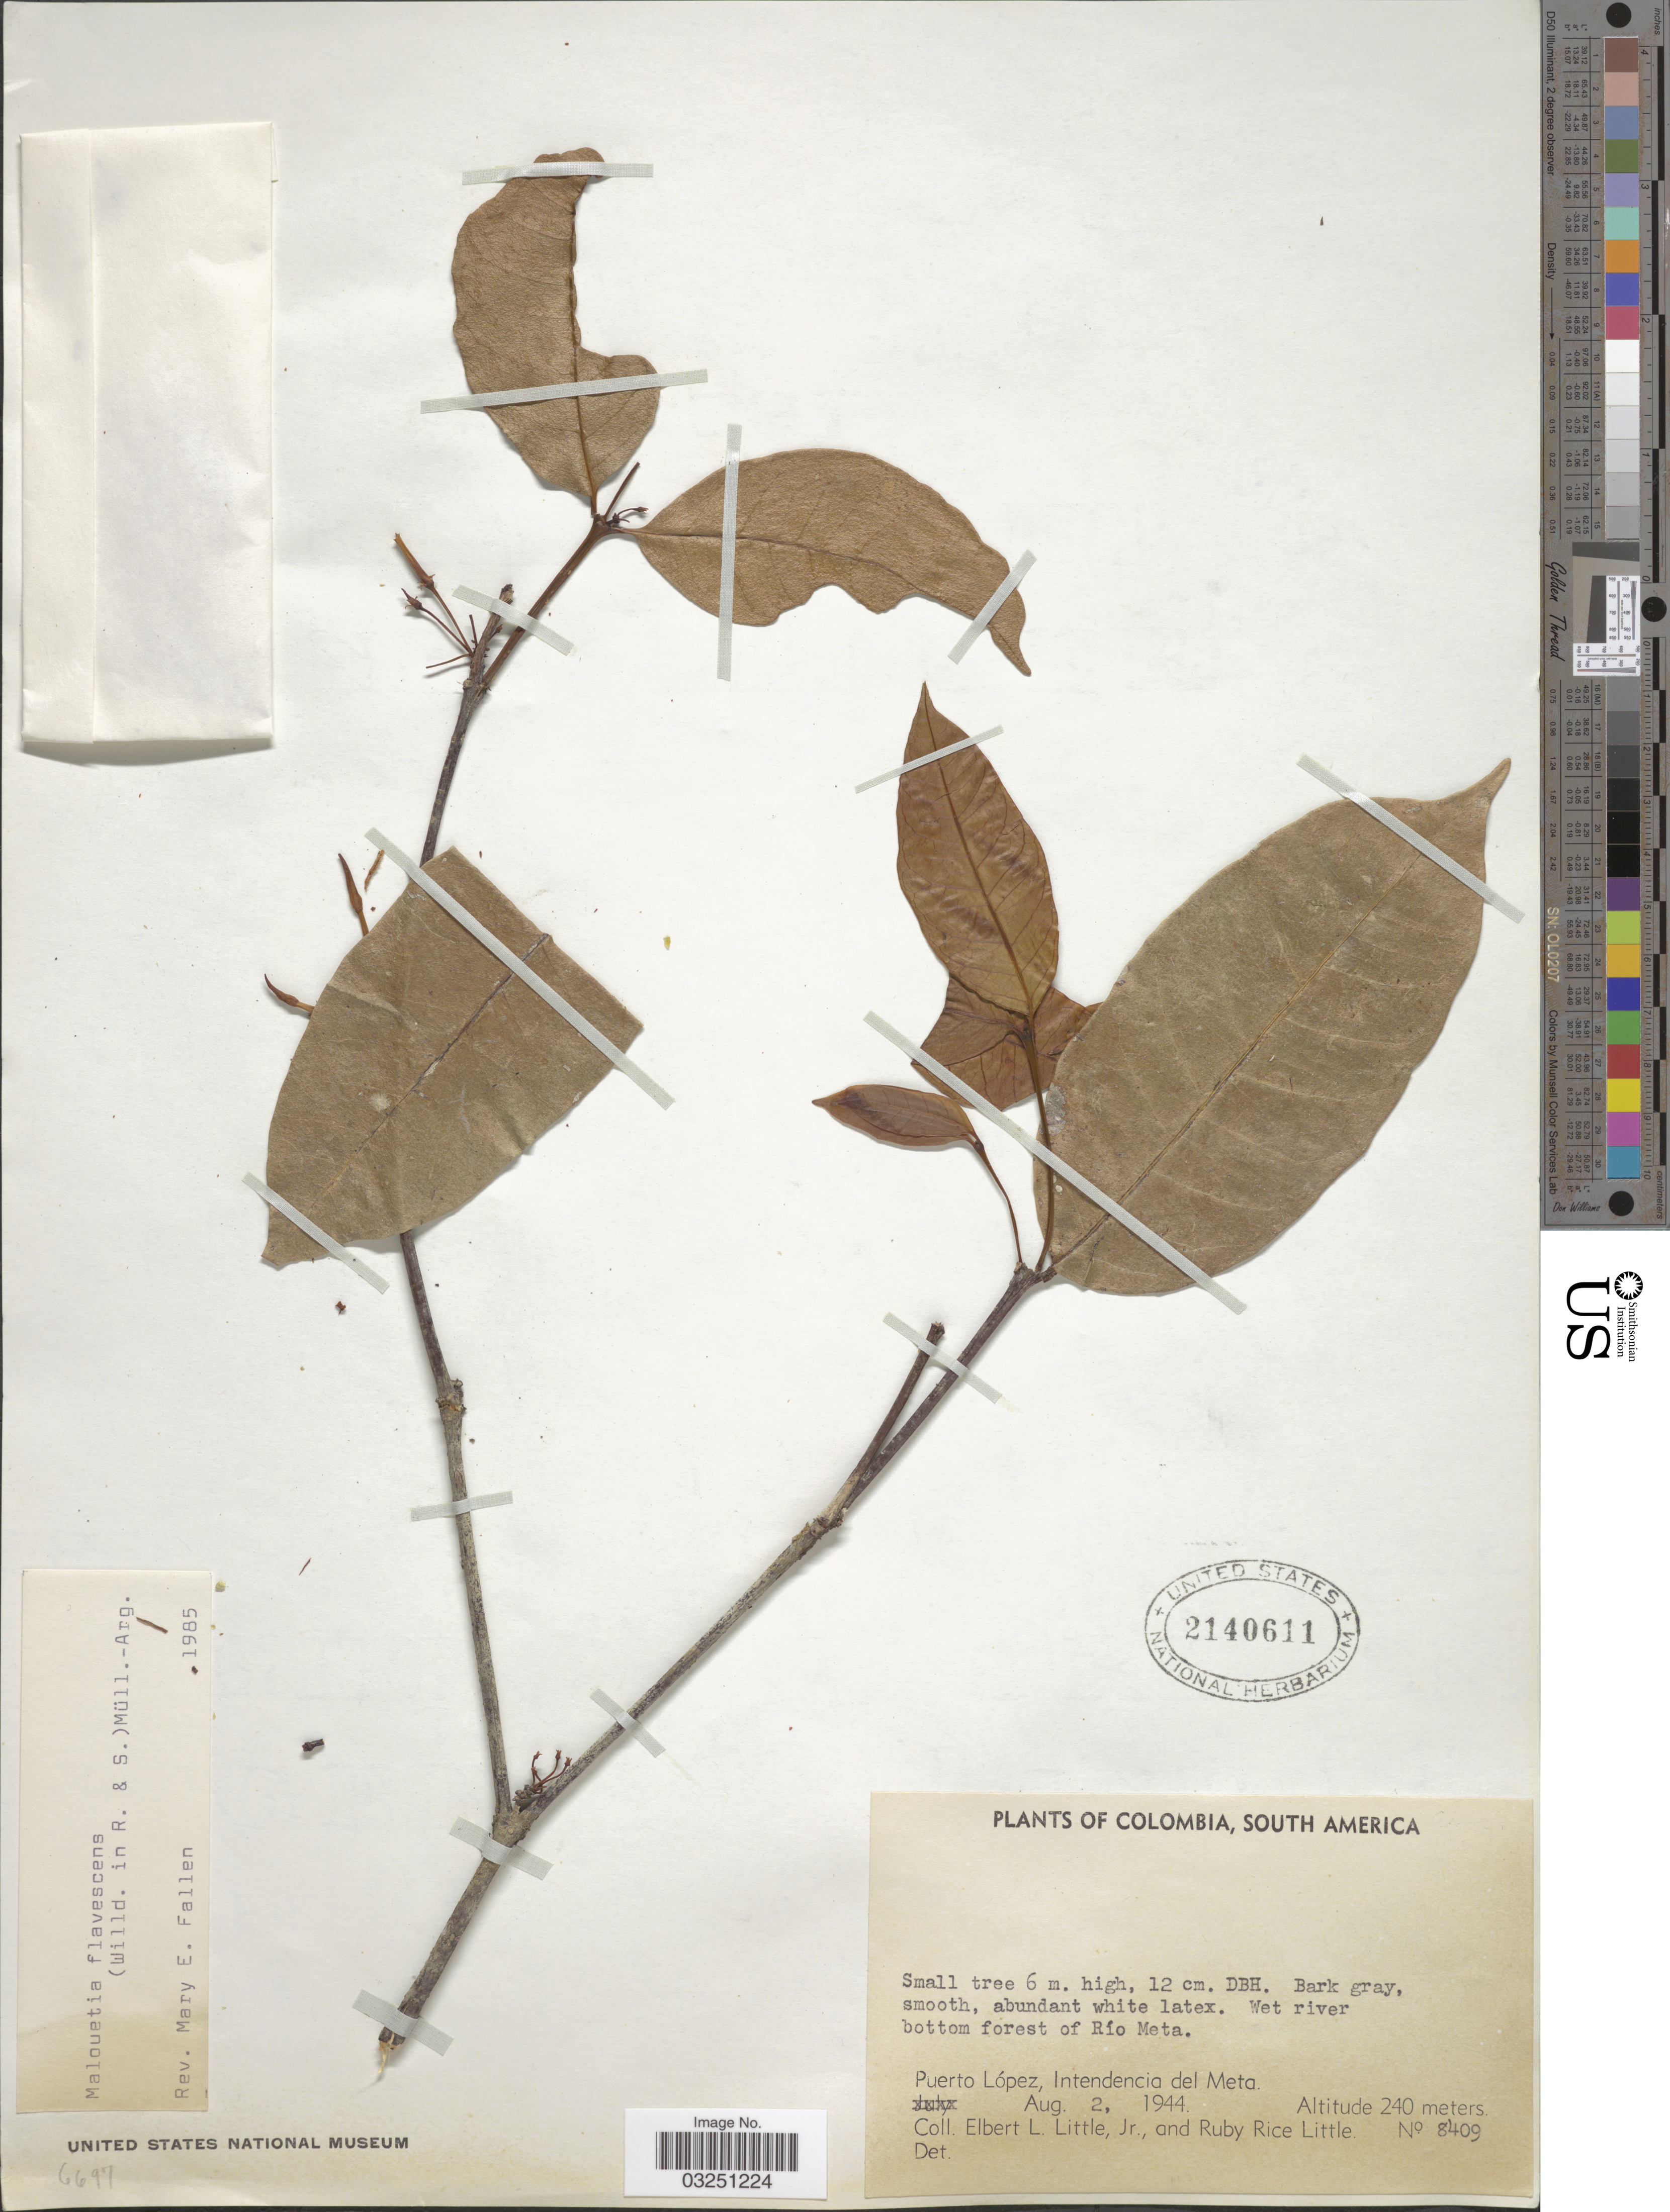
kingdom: Plantae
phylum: Tracheophyta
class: Magnoliopsida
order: Gentianales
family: Apocynaceae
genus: Malouetia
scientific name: Malouetia flavescens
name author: (Willd. ex Roemer & Schult.) Müll. Arg.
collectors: E. L. Little & R. R. Little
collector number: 8409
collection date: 1944-08-02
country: Colombia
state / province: Meta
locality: Wet river bottom forest of Río Meta. Puerto López, Intendencia del Meta.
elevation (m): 240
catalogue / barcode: US 2140611